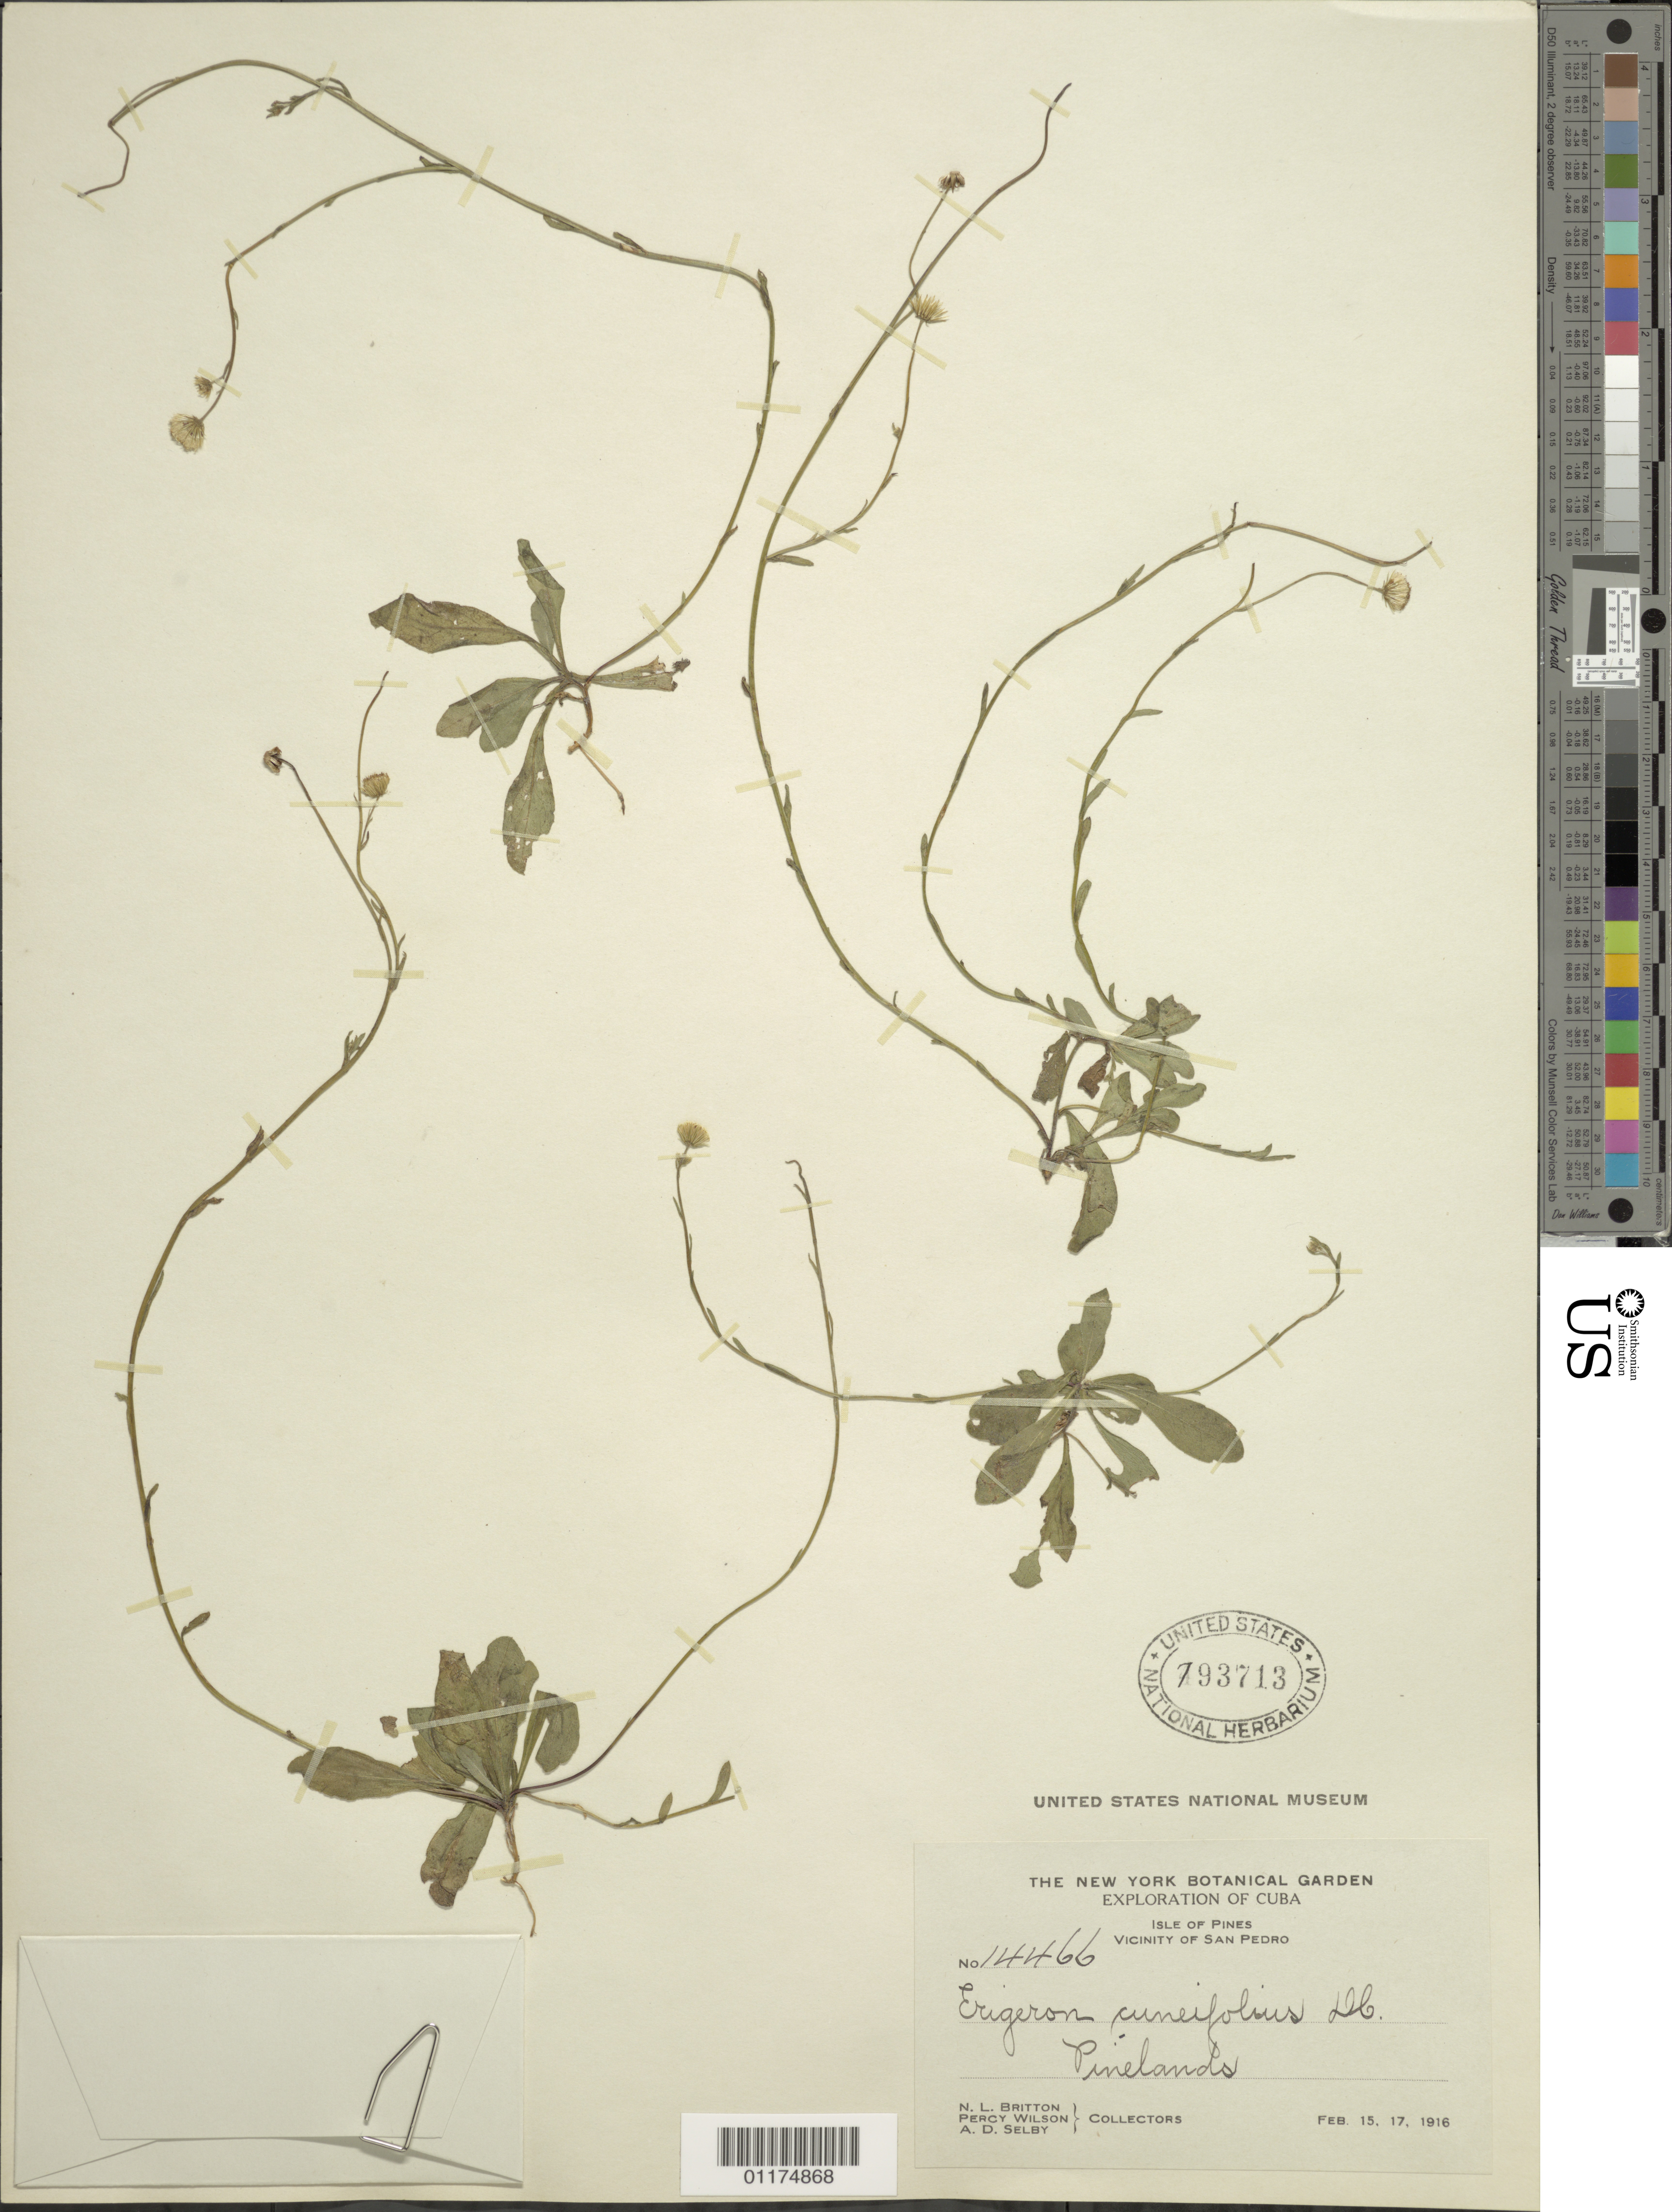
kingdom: Plantae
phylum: Tracheophyta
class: Magnoliopsida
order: Asterales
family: Asteraceae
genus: Erigeron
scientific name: Erigeron cuneifolius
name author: DC.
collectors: N. Britton, P. Wilson & A. Selby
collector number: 14466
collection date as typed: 15 Feb 1916 and 17 Feb 1916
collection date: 1916-02-15,1916-02-17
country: Cuba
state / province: Isla de la Juventud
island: Isla de la Juventud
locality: Vicinity of San Pedro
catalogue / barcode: US 793713